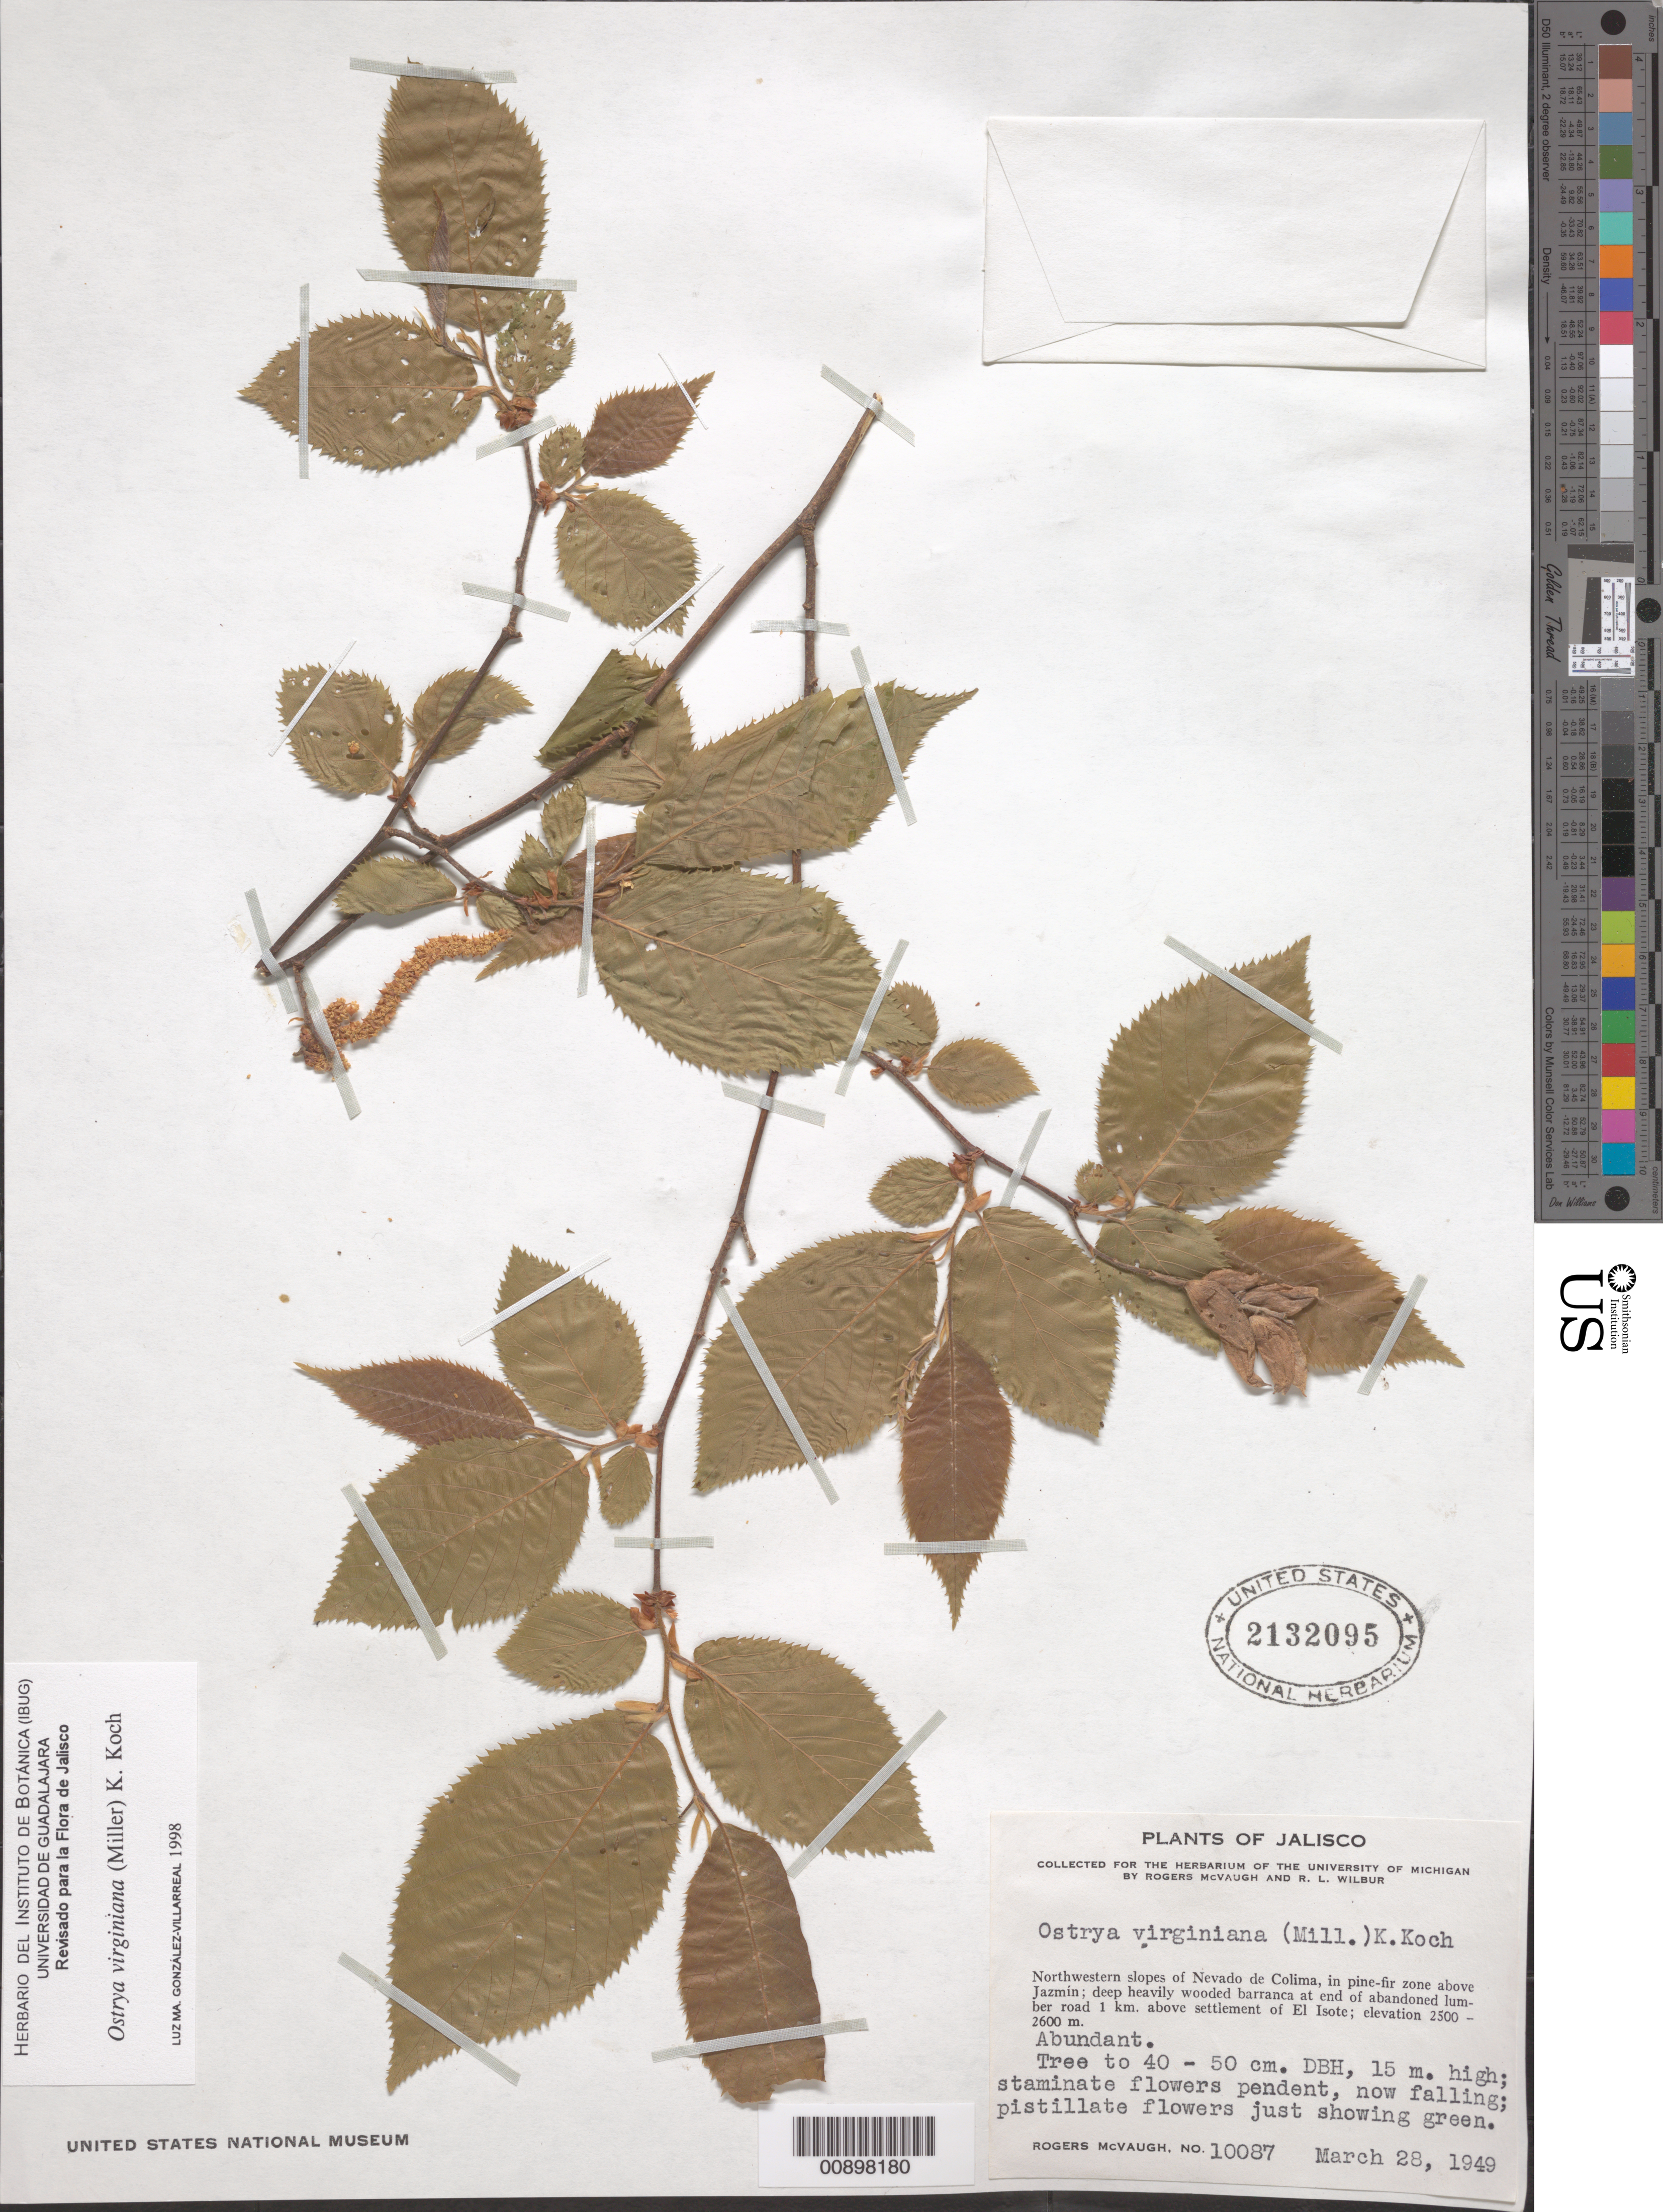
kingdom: Plantae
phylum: Tracheophyta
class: Magnoliopsida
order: Fagales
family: Betulaceae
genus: Ostrya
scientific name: Ostrya virginiana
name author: (Mill.) K. Koch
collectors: R. McVaugh & R. L. Wilbur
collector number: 10087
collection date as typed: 28 Mar 1949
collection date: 1949-03-28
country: Mexico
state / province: Jalisco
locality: Northwestern slopes of Nevado de Colima, in pine-fir zone above Jazmín; deep heavily wooded barranca at end of abandoned lumber road 1 km. above settlement of El Isote.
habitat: Pine-fir zone, deep heavily wooded barranca at end of abandoned lumber road.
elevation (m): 2600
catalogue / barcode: US 2132095